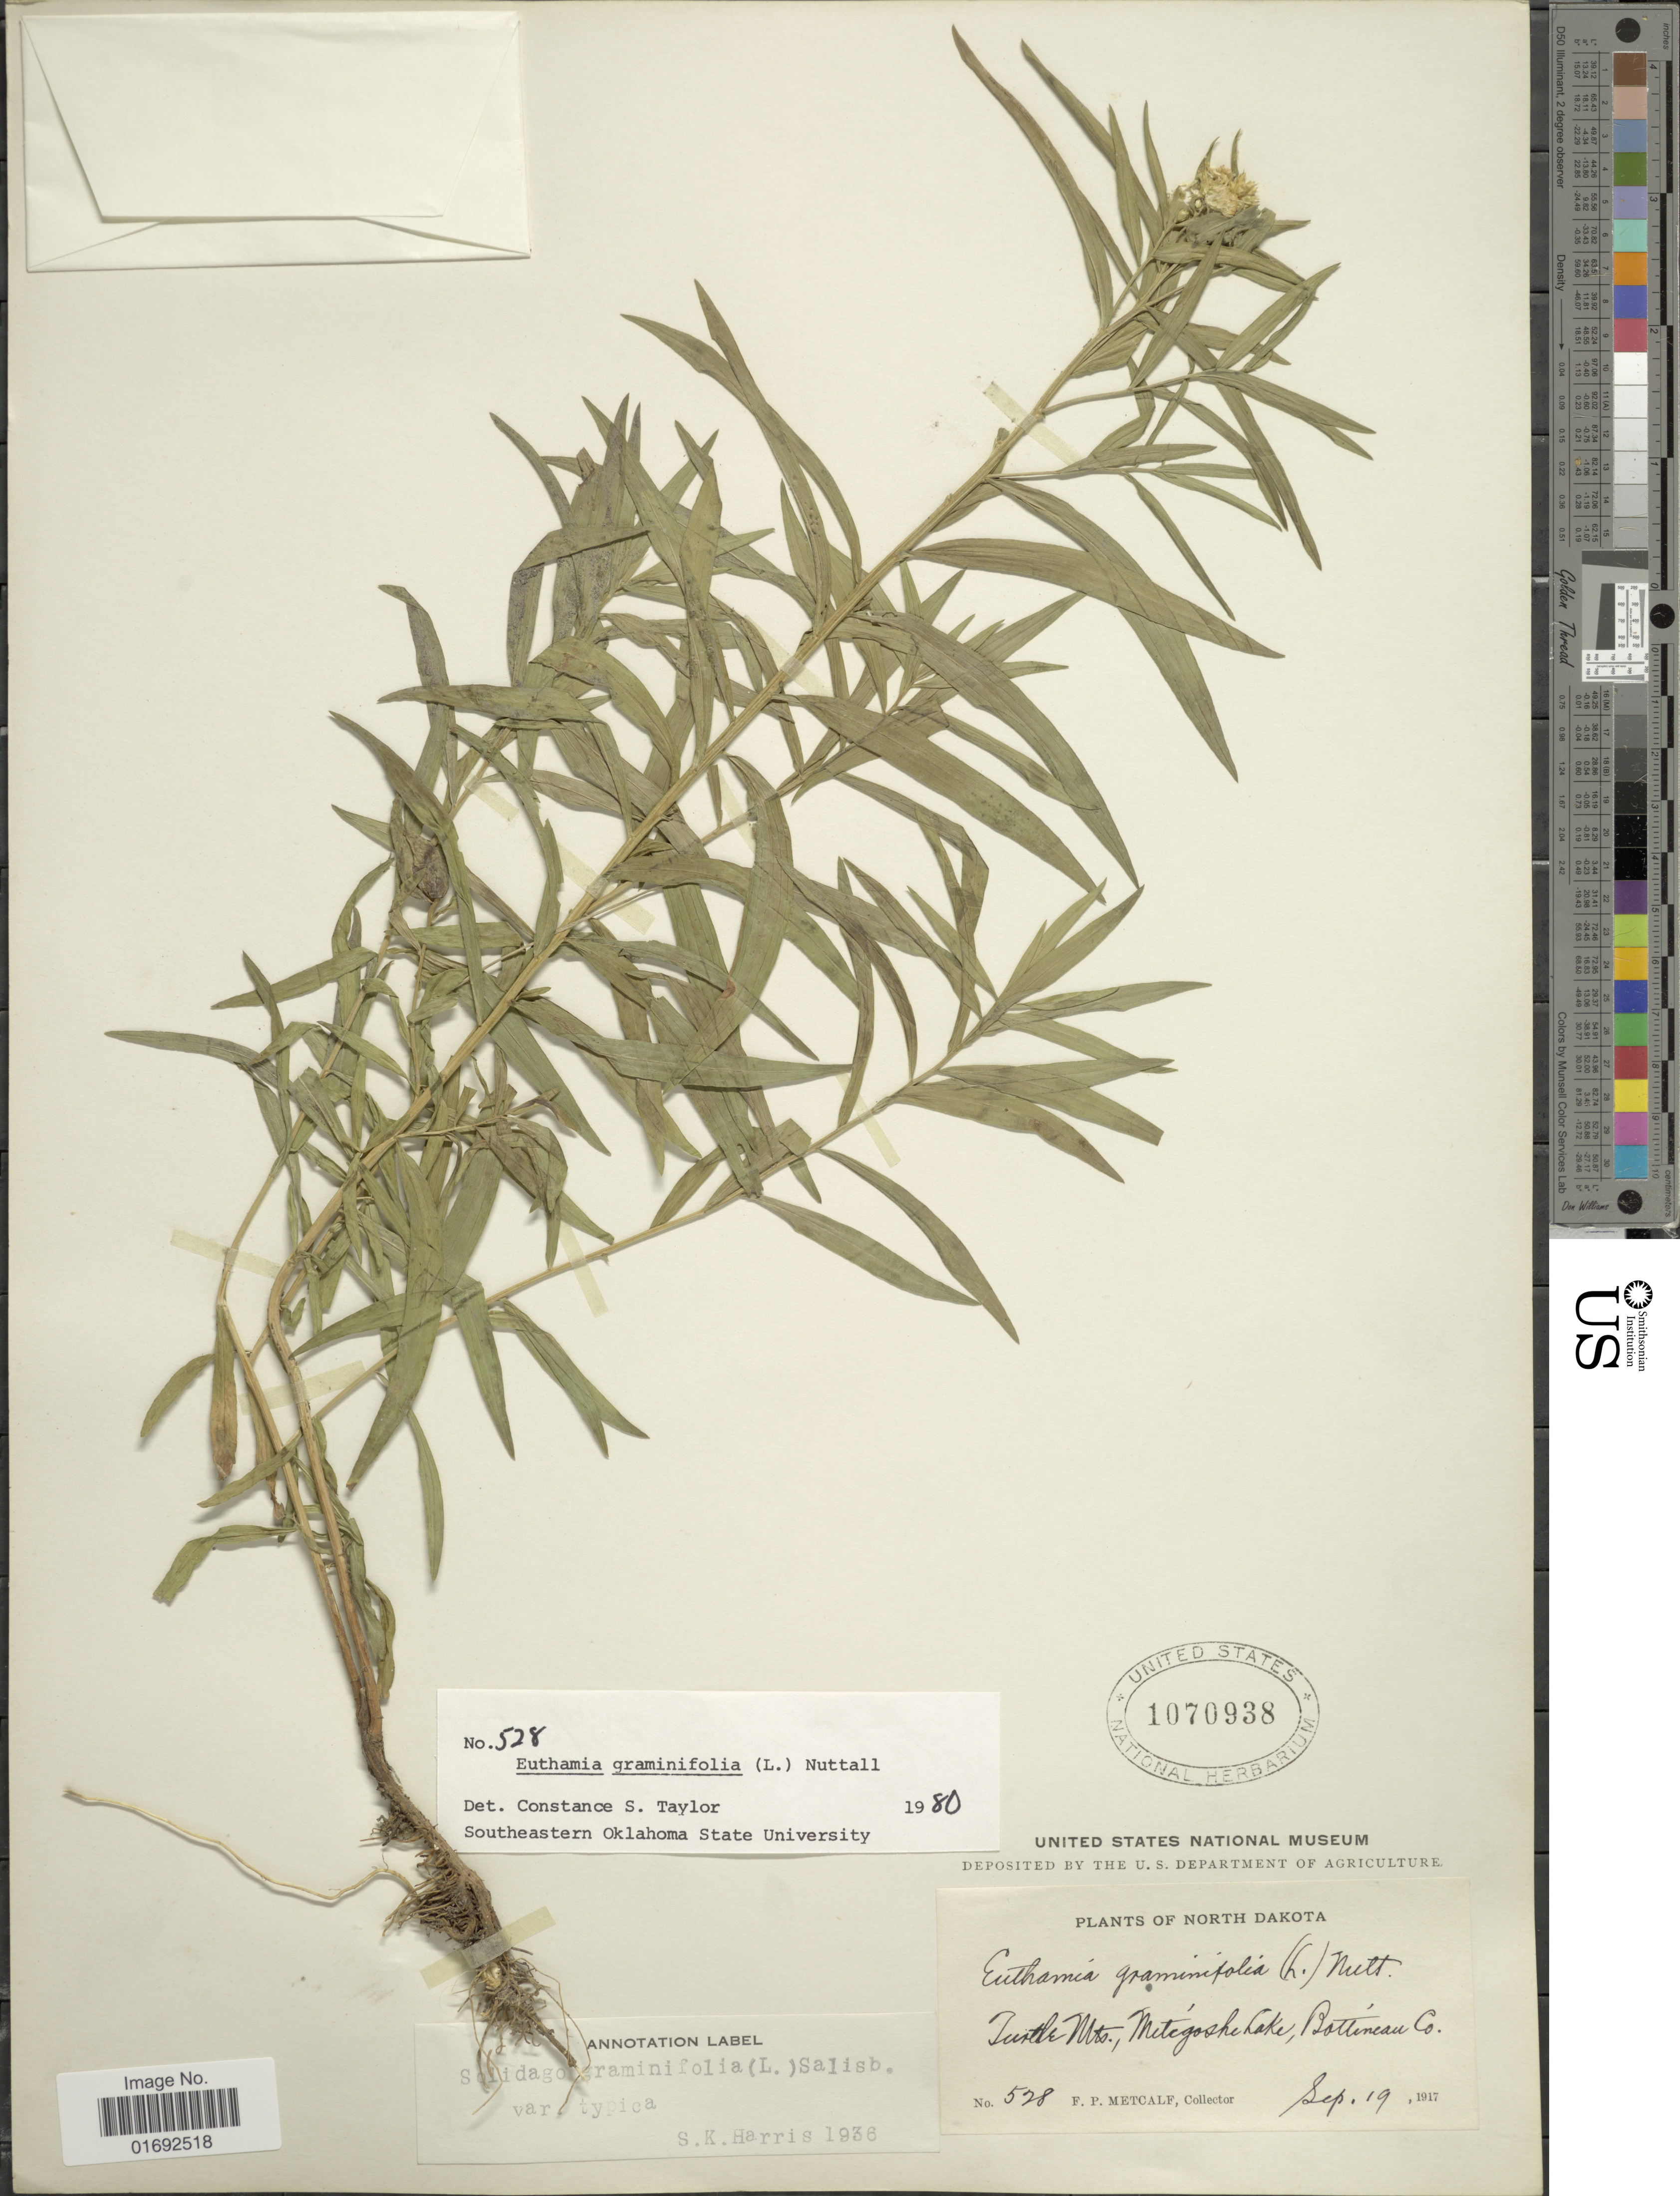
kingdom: Plantae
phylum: Tracheophyta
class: Magnoliopsida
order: Asterales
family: Asteraceae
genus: Euthamia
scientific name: Euthamia graminifolia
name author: (L.) Nutt.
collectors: F. Metcalf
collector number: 528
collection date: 1917-09-19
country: United States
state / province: North Dakota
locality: Turtle Mts., Metigoshe Lake, Bottineau Co.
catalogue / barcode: US 1070938